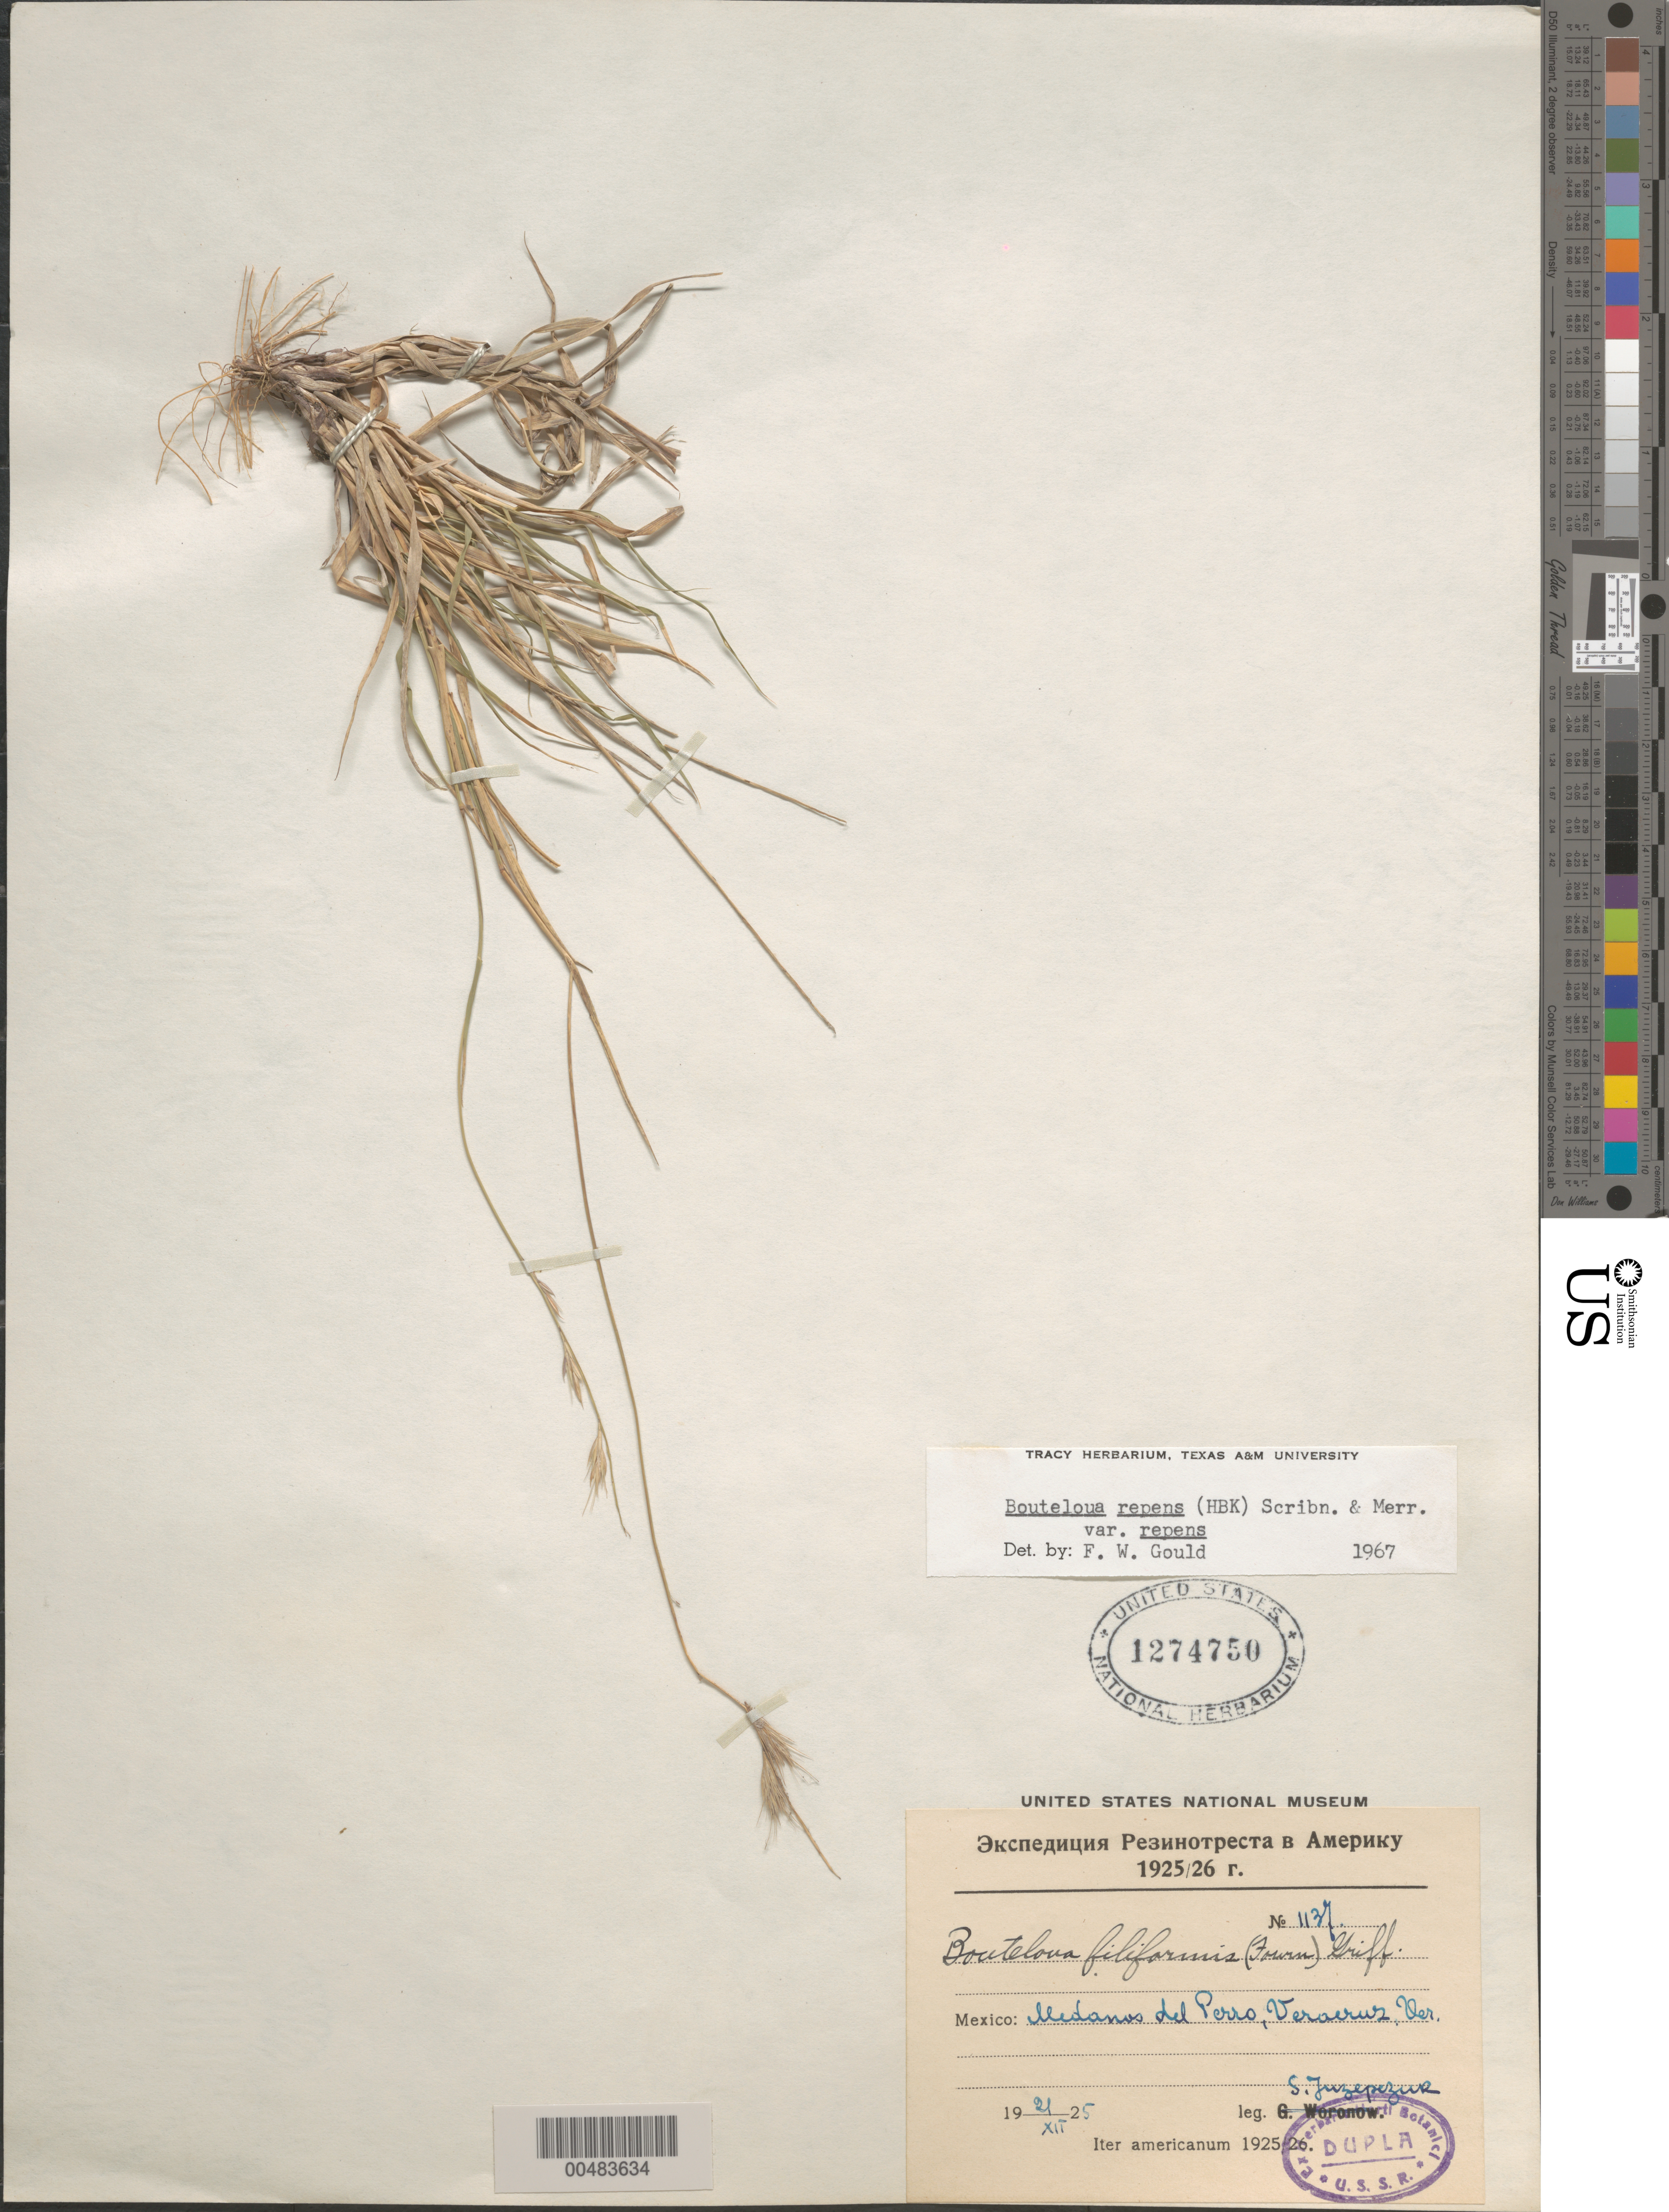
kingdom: Plantae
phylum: Tracheophyta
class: Liliopsida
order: Poales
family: Poaceae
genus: Bouteloua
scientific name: Bouteloua repens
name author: (Kunth) Scribn. & Merr.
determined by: Gould, F. W.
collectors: S. V. Juzepczuk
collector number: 1137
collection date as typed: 21 Dec 1925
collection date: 1925-12-21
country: Mexico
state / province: Veracruz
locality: Medanos del Perro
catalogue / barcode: US 1274750